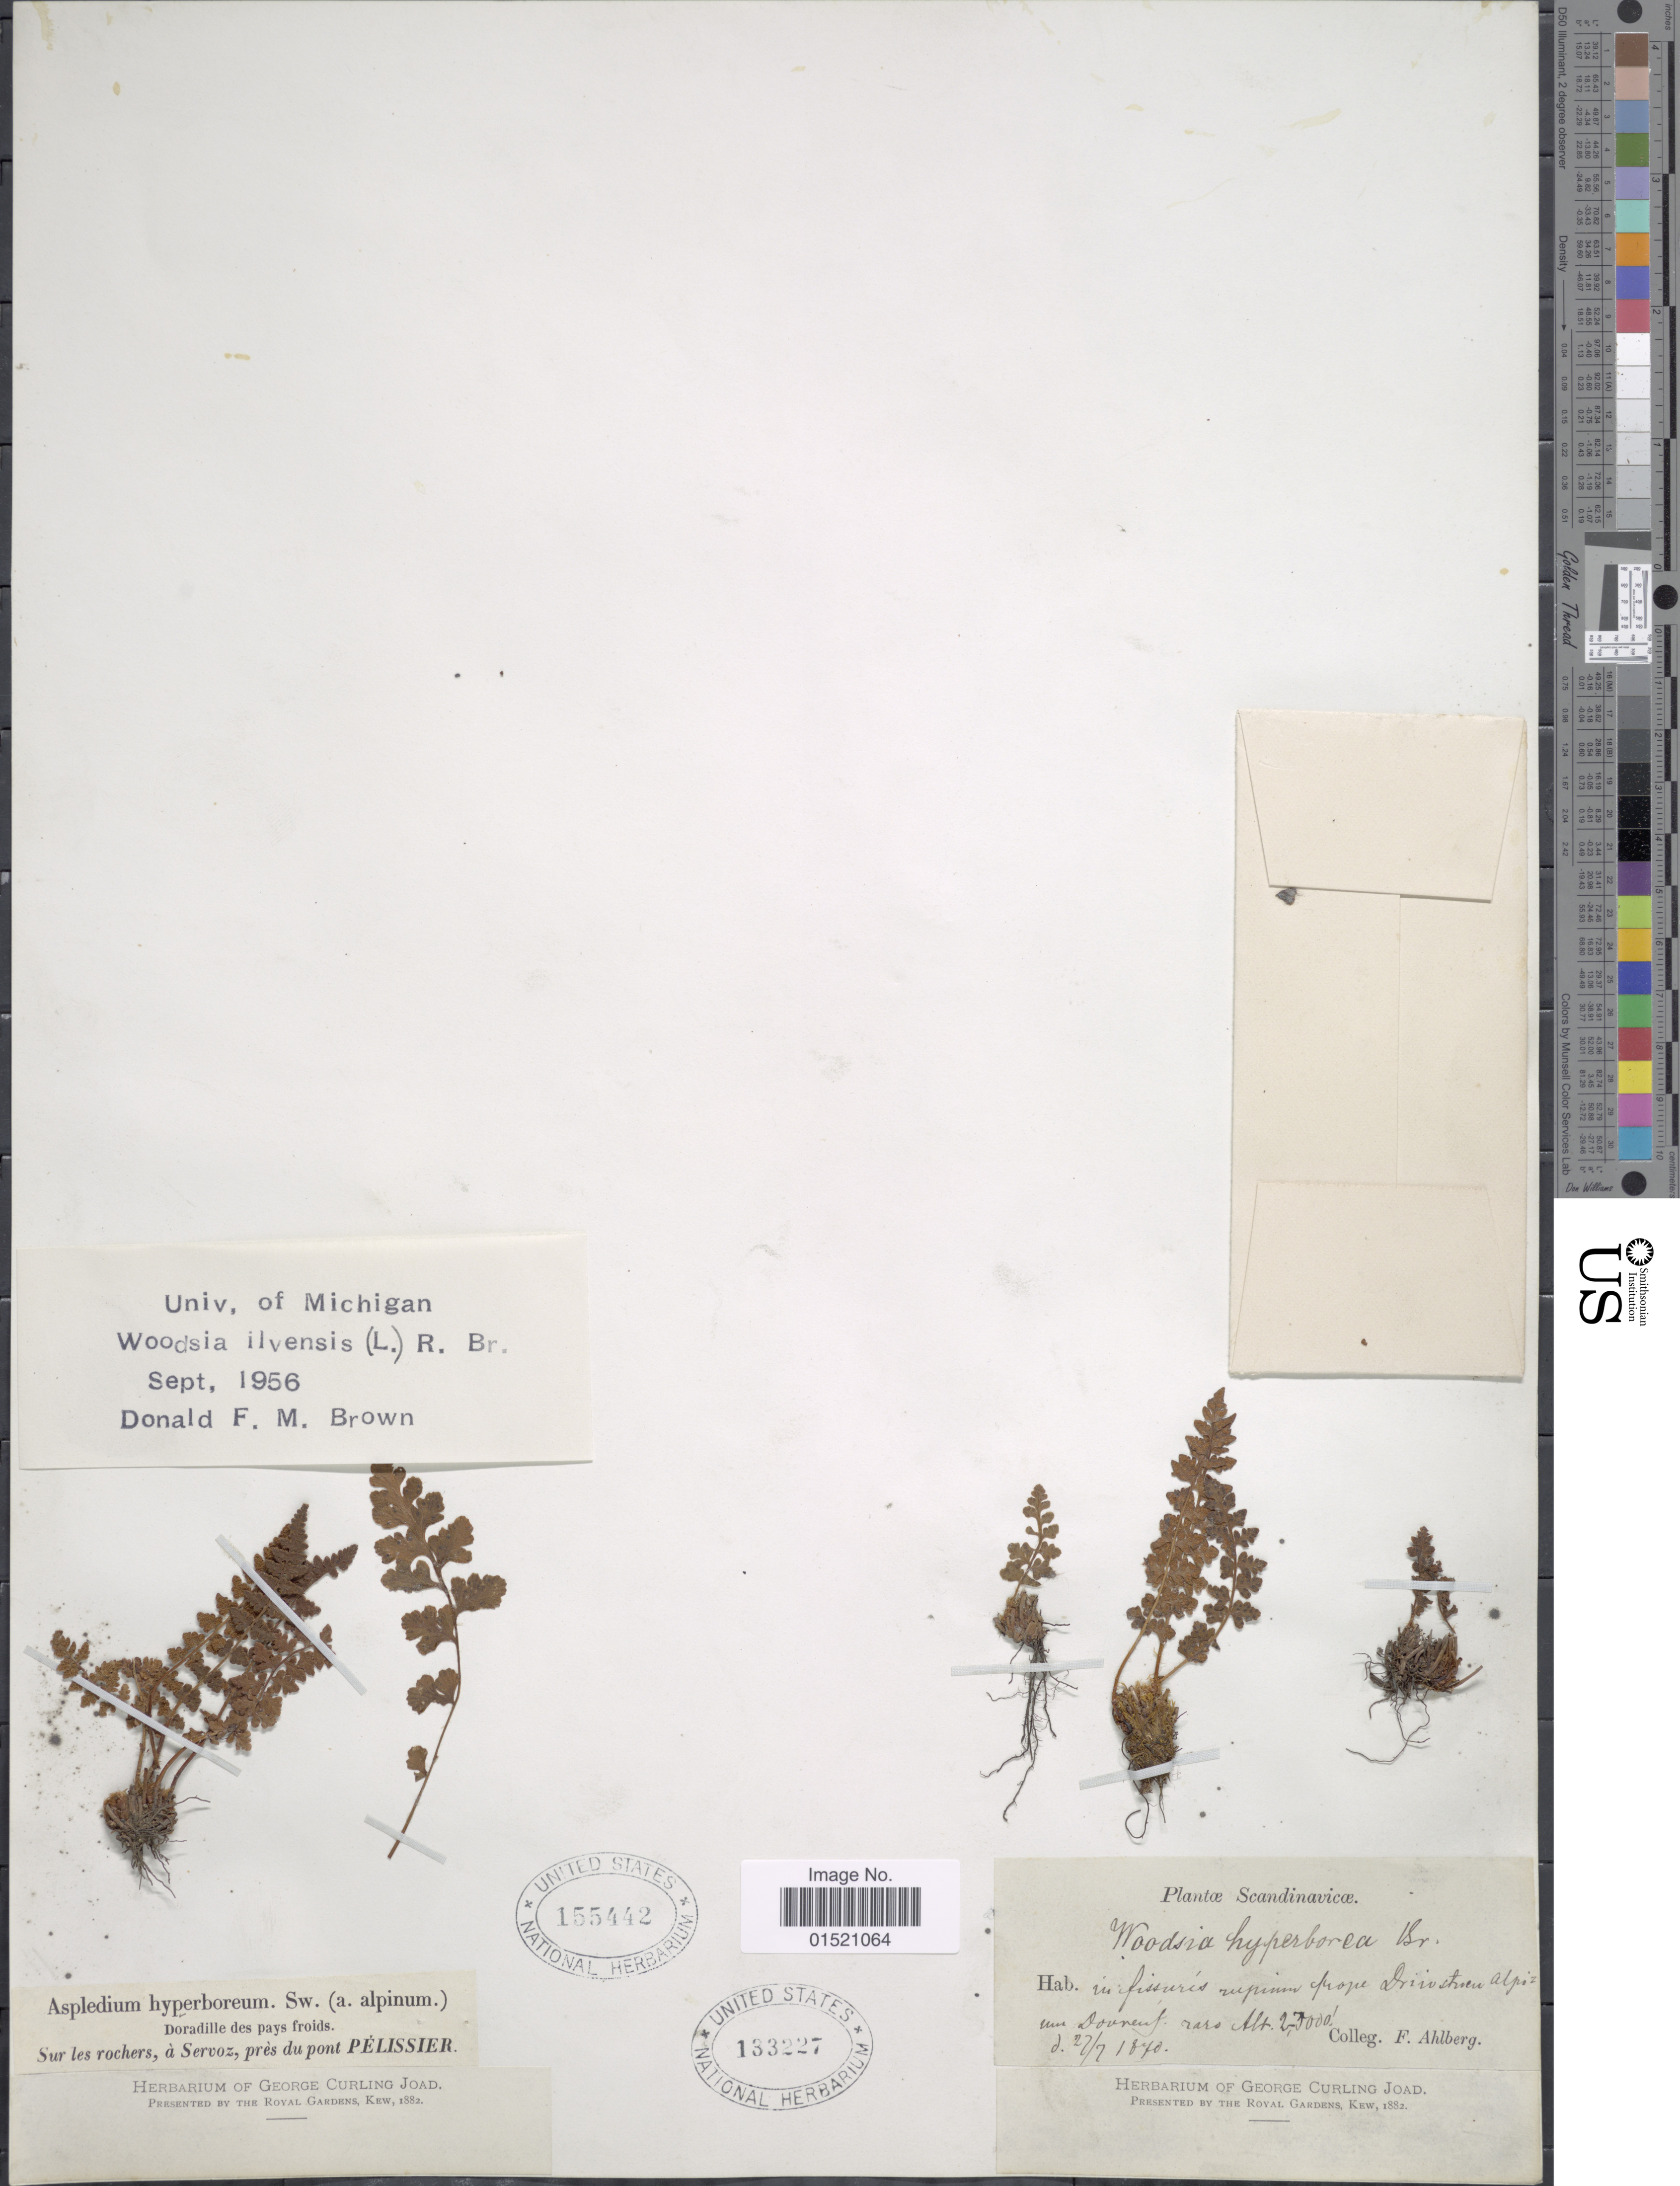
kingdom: Plantae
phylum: Tracheophyta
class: Polypodiopsida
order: Polypodiales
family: Woodsiaceae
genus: Woodsia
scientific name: Woodsia ilvensis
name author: (L.) R. Br.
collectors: ex herb. George Curling Joad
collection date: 1882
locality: Sur les rochers, a Servoz, pres du pont Pelissier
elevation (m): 610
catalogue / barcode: US 155442